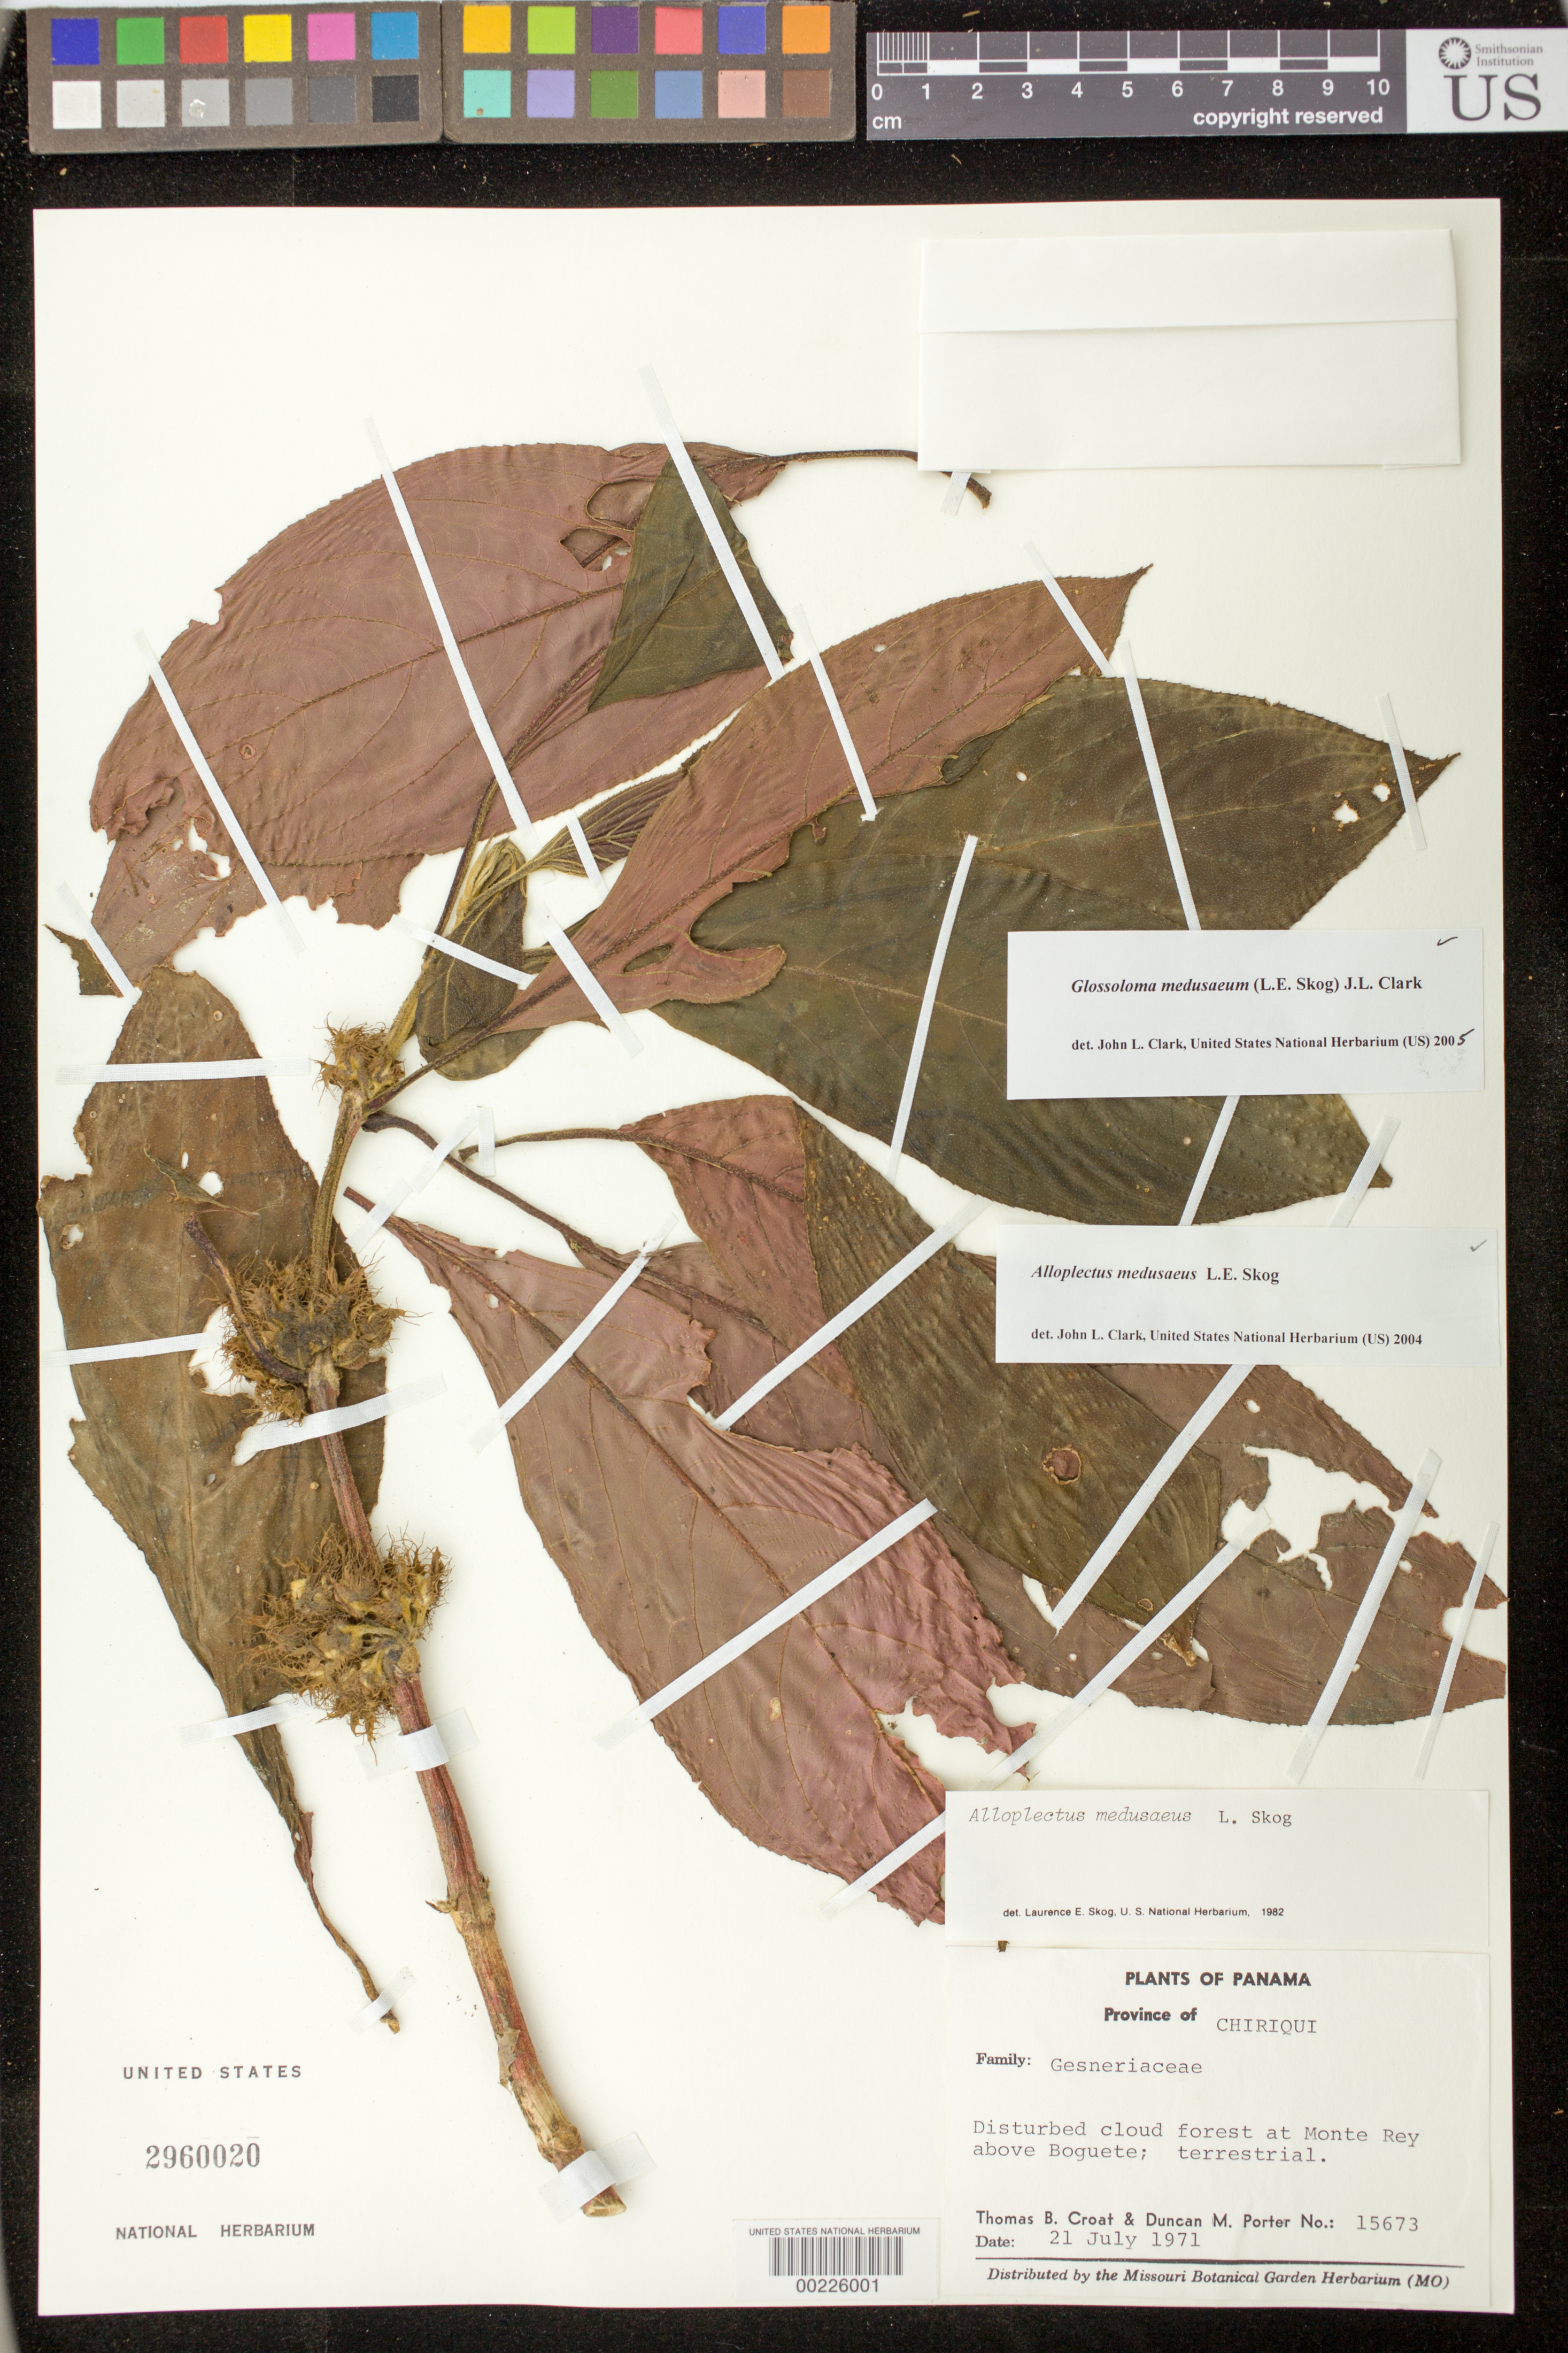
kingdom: Plantae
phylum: Tracheophyta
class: Magnoliopsida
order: Lamiales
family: Gesneriaceae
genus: Glossoloma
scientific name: Glossoloma medusaeum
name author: (L.E. Skog) J.L. Clark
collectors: T. B. Croat & D. M. Porter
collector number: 15673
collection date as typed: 21 Jul 1971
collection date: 1971-07-21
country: Panama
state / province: Chiriquí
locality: At Monte Rey above Boquete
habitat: Disturbed cloudforest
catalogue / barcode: US 2960020